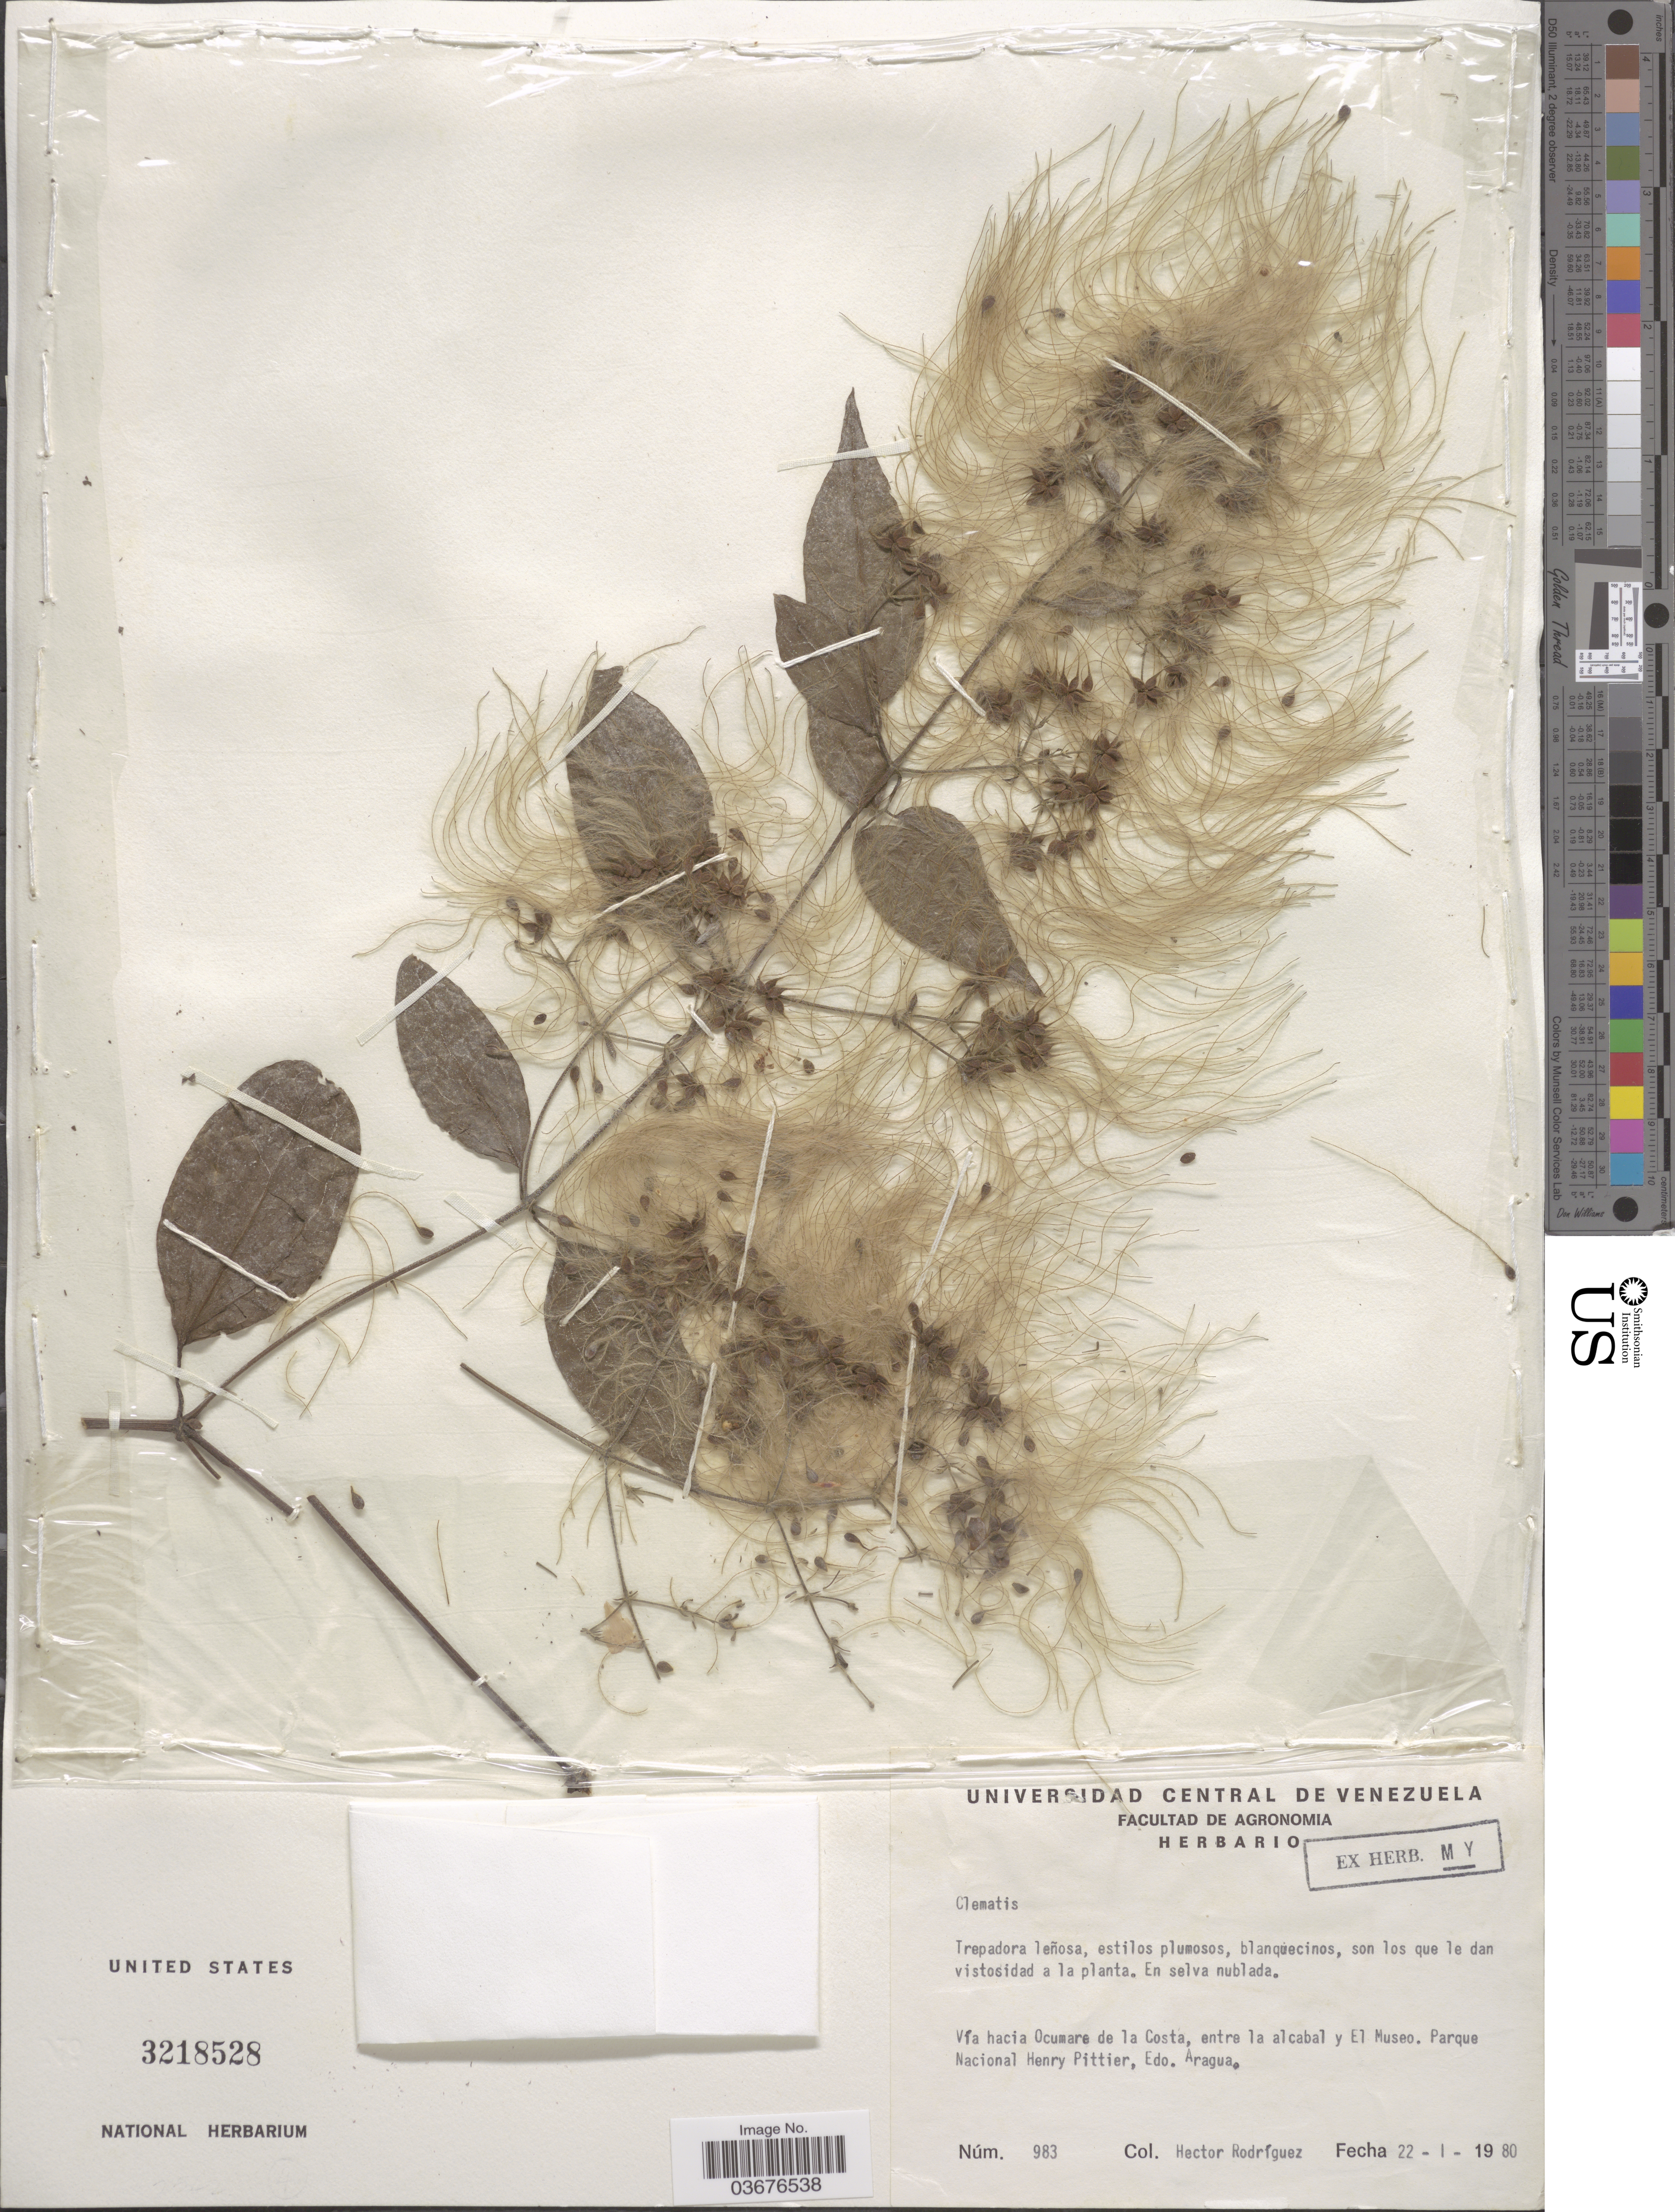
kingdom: Plantae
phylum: Tracheophyta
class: Magnoliopsida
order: Ranunculales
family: Ranunculaceae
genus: Clematis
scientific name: Clematis sp.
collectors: H. Rodriguez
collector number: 983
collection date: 1980-01-22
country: Venezuela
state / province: Aragua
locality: Vía hacia Ocumare de la Costa, entre la alcabal y El Museo. Parque Nacional Henry Pittier.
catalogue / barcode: US 3218528